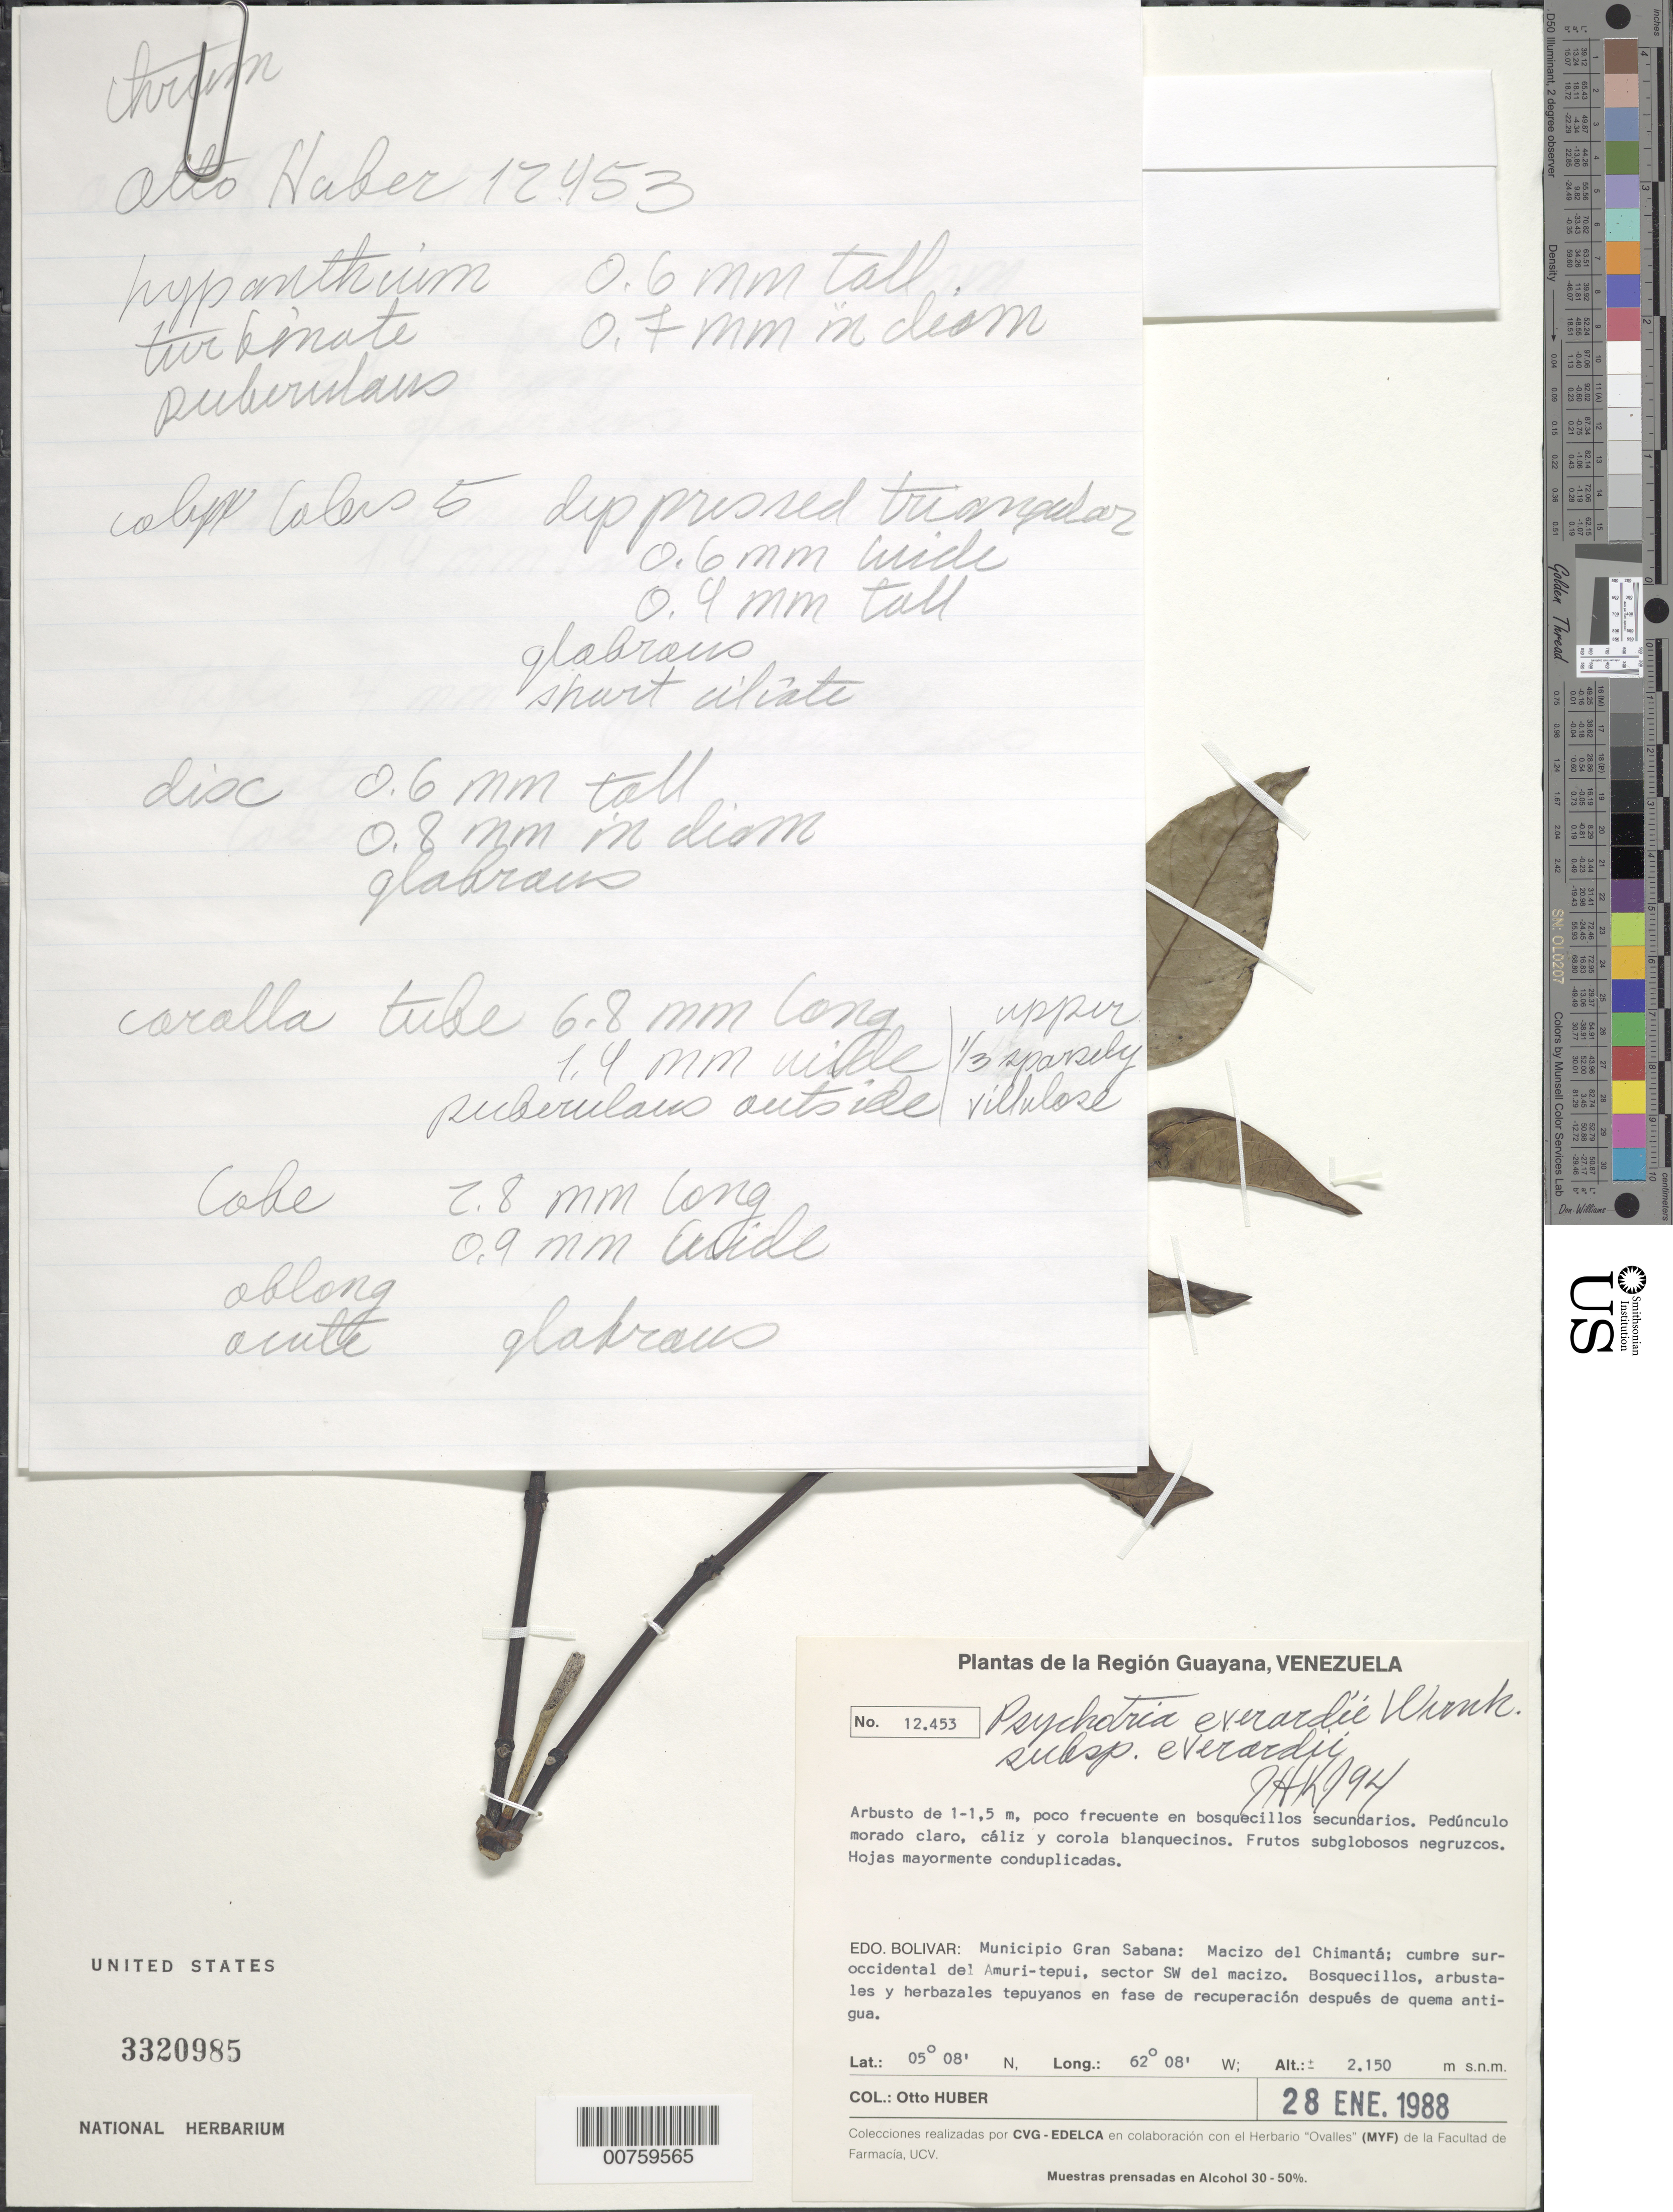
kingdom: Plantae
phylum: Tracheophyta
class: Magnoliopsida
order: Gentianales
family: Rubiaceae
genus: Psychotria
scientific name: Psychotria everardii subsp. everardii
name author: Wernham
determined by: Kirkbride, J. H.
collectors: O. Huber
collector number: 12453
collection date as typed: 28-Jan-88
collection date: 1988-01-28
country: Venezuela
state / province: Bolívar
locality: Mun. Gran Sabana, Macizo del Chimantá; cumbre sur-occidental del Amuri-tepuí, sector SW del macizo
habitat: Bosquecillos, arbustales y herbazales tepuyanos en fase de recuperacion…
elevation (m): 2150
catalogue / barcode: US 3320985